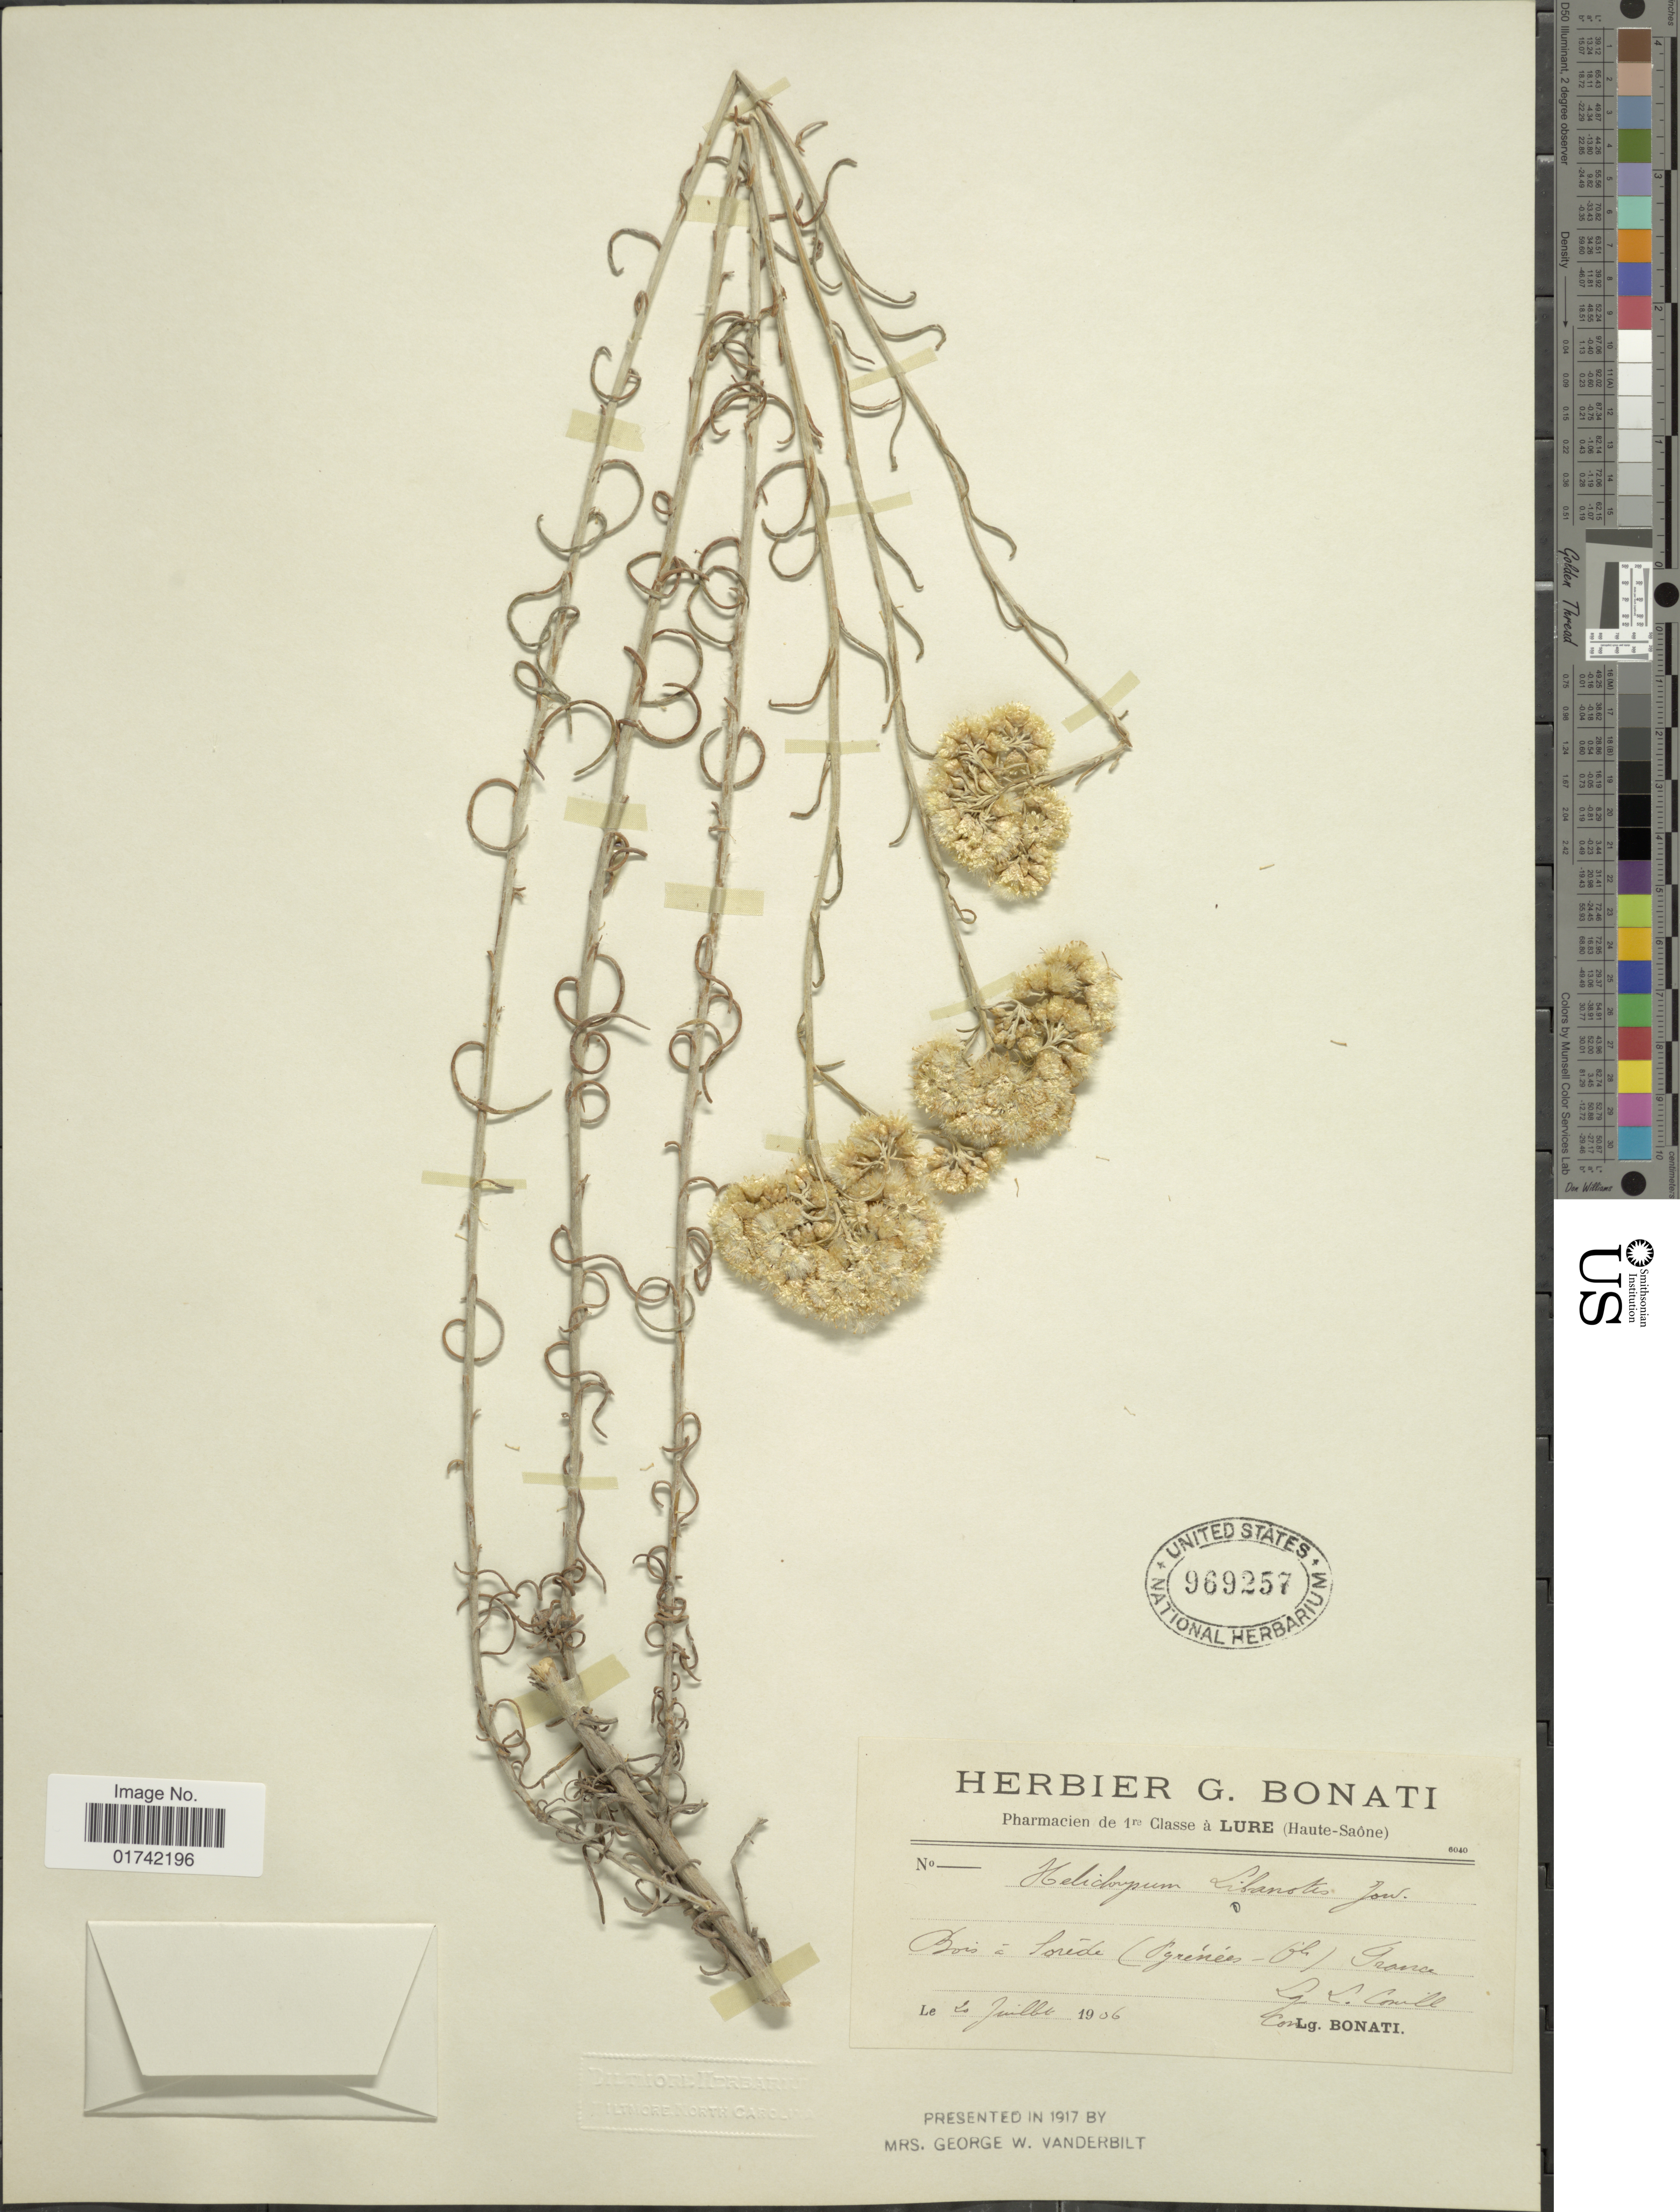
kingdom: Plantae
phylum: Tracheophyta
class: Magnoliopsida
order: Asterales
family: Asteraceae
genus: Helichrysum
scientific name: Helichrysum libanotis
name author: Jord. & Fourr.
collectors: -. Bonati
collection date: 1906-07-20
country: France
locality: Bois e Lorede (Pyrenees-fl) France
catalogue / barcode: US 969257